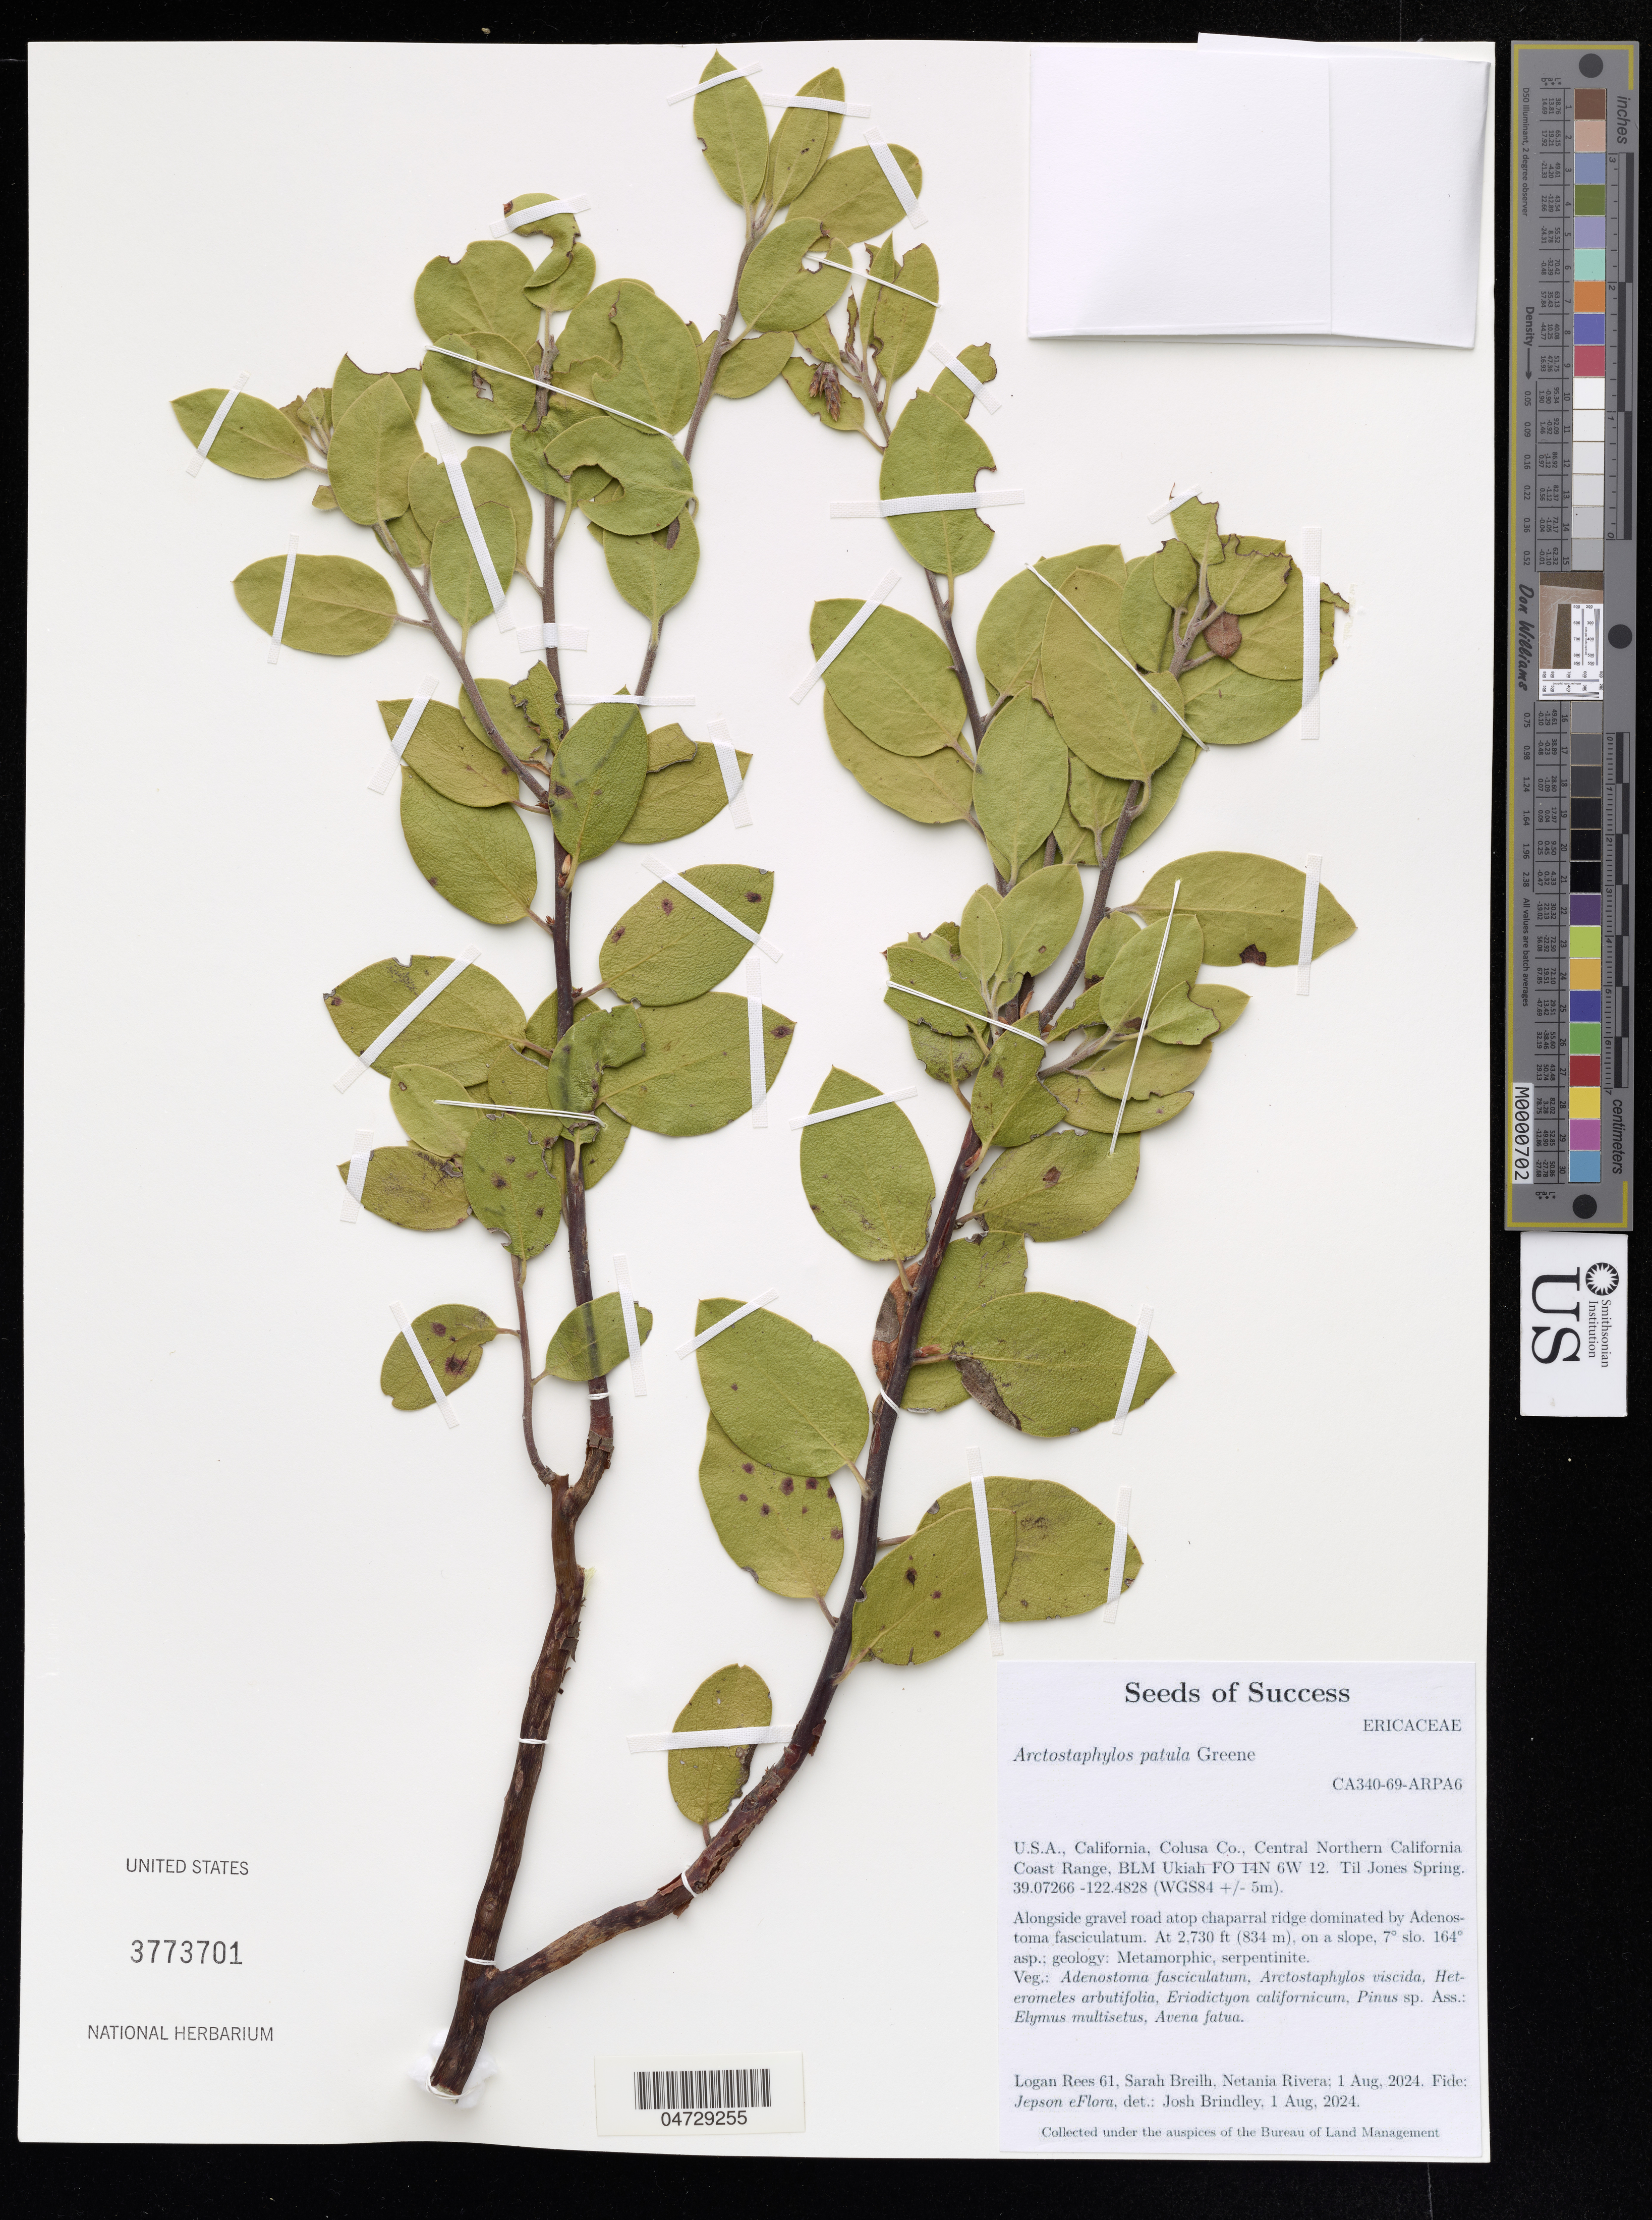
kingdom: Plantae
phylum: Tracheophyta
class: Magnoliopsida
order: Ericales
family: Ericaceae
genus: Arctostaphylos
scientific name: Arctostaphylos patula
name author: Greene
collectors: L. Reese, S. Breilh & N. Rivera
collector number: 61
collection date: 2024-08-01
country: United States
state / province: California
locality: Colusa Co. Central Northern California Coast Range, BLM Ukiah FO 14N 6W 12. Til Jones Spring.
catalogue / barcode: US 3773701